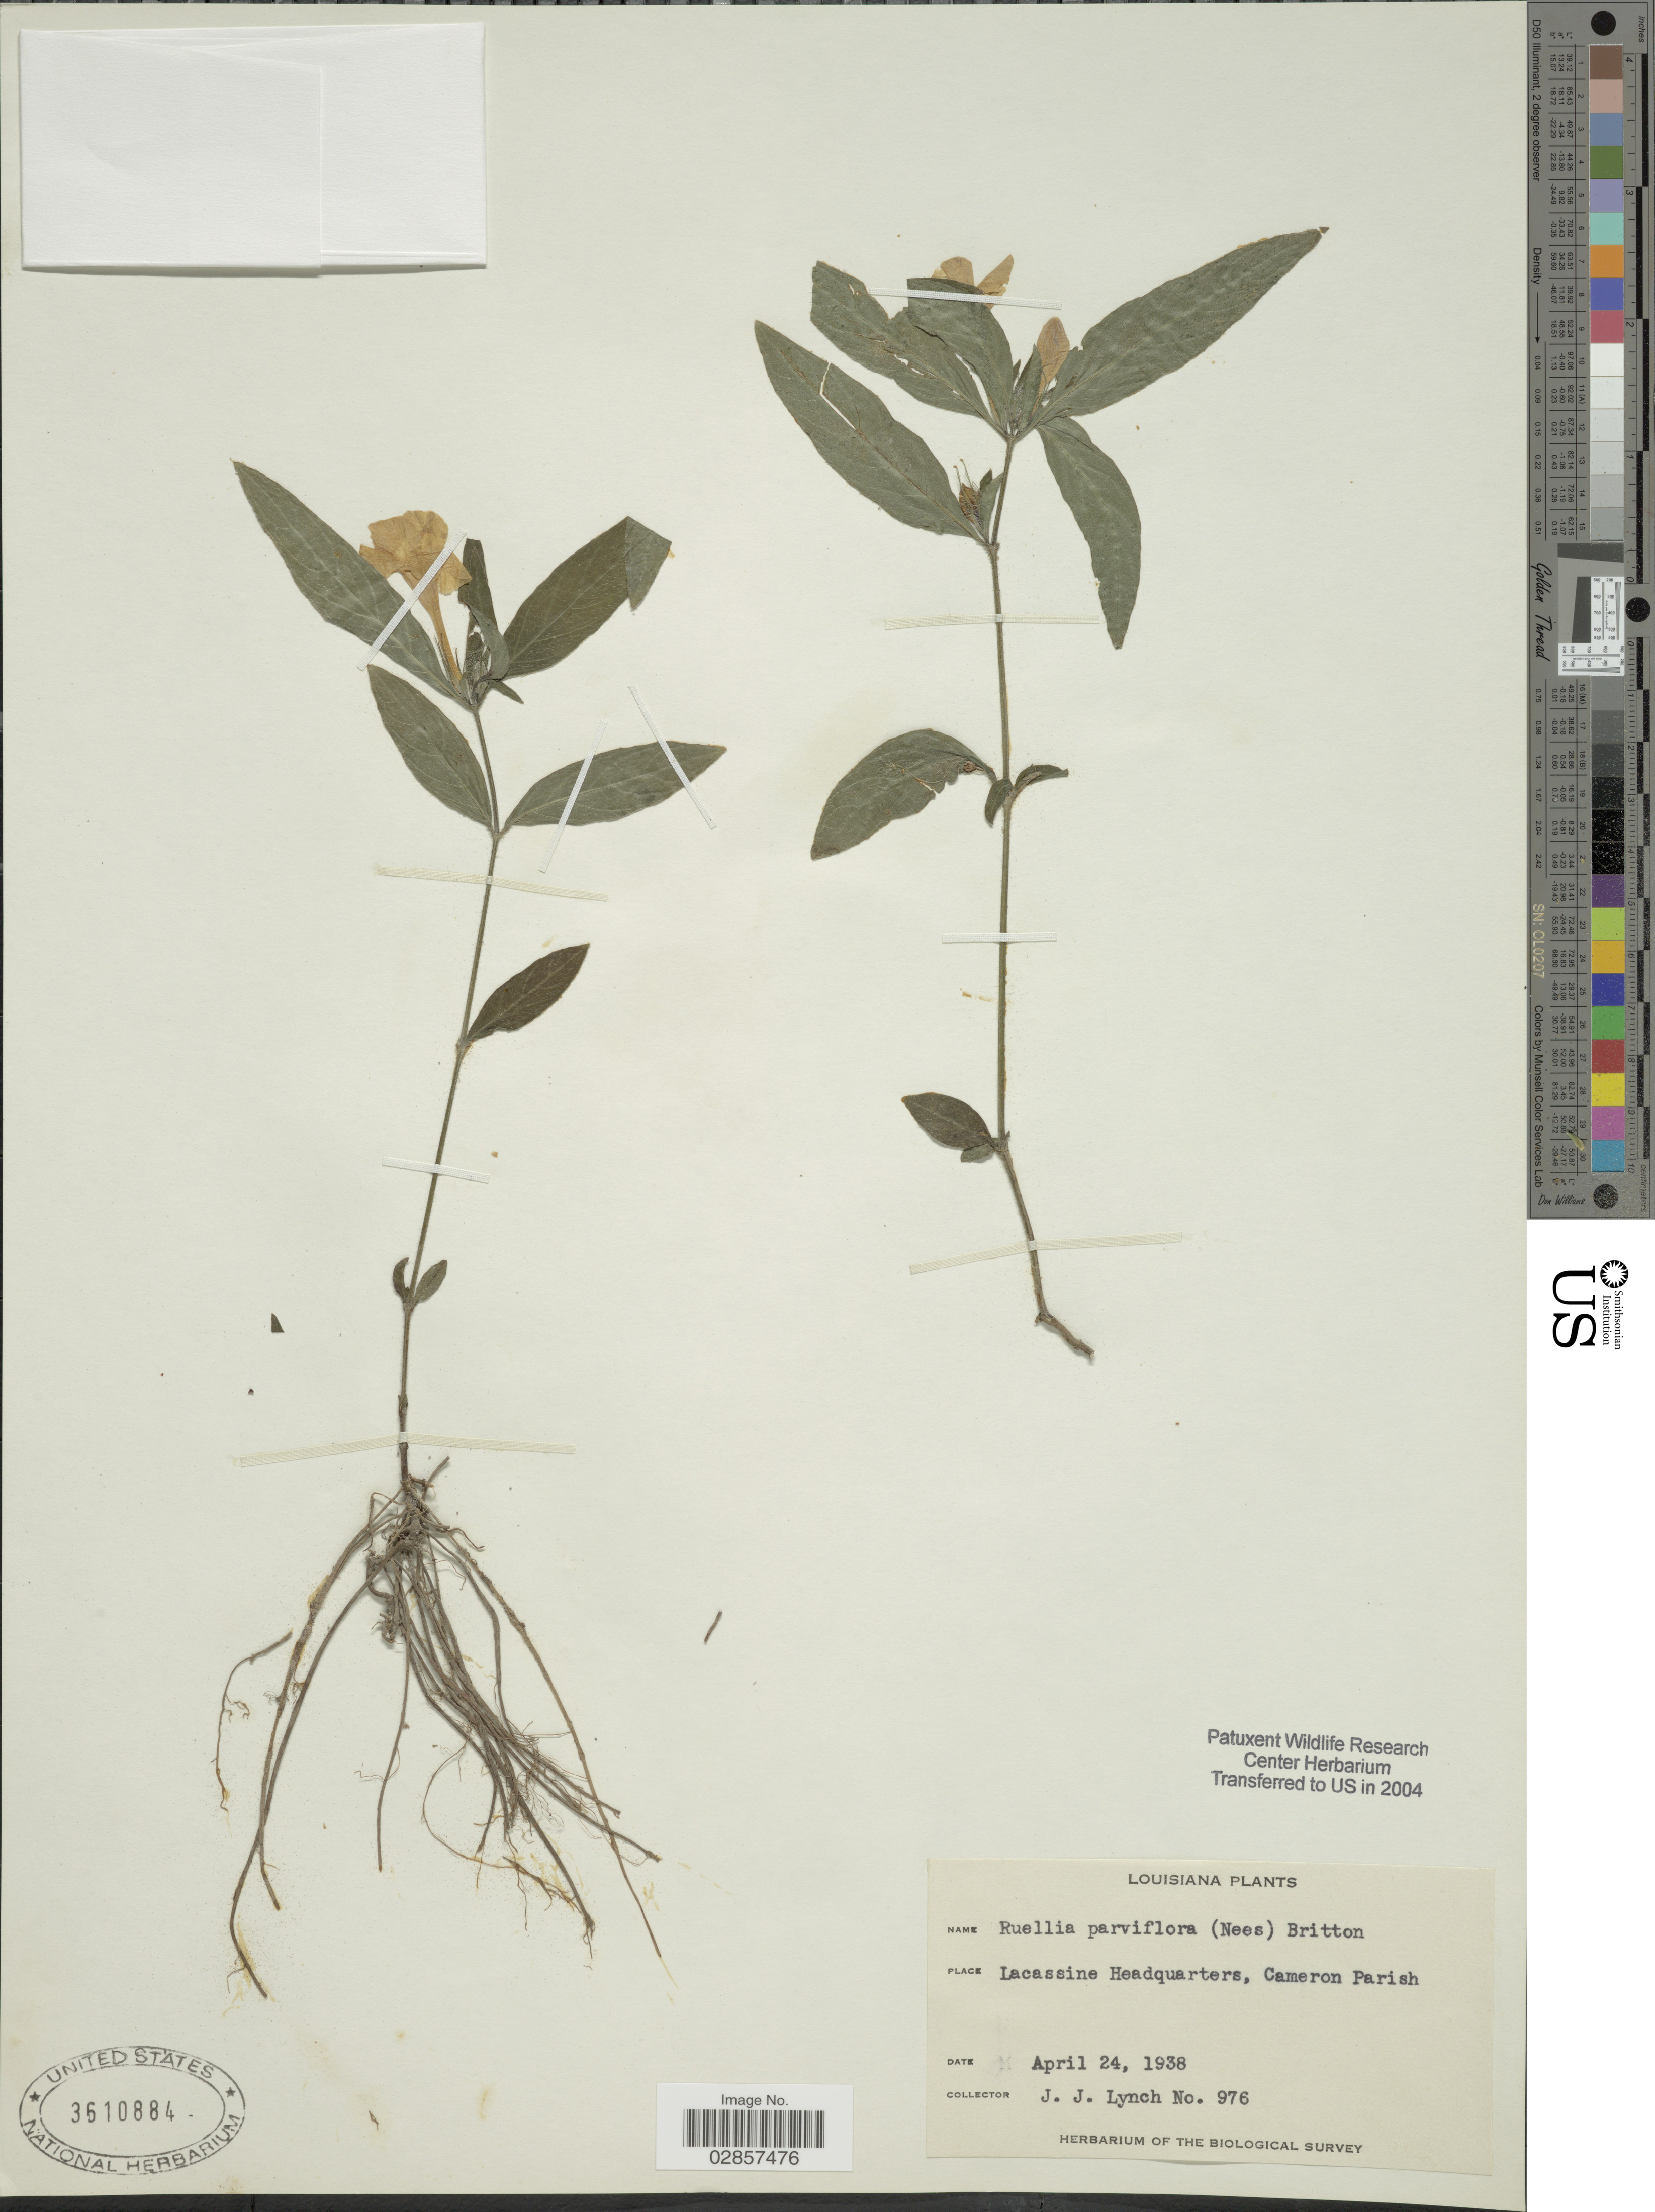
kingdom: Plantae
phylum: Tracheophyta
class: Magnoliopsida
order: Lamiales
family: Acanthaceae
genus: Ruellia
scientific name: Ruellia parviflora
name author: (Nees) Britton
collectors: J. Lynch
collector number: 976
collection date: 1938-04-24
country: United States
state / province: Louisiana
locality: Lacassine Headquarters, Cameron Parish.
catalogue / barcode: US 3610884